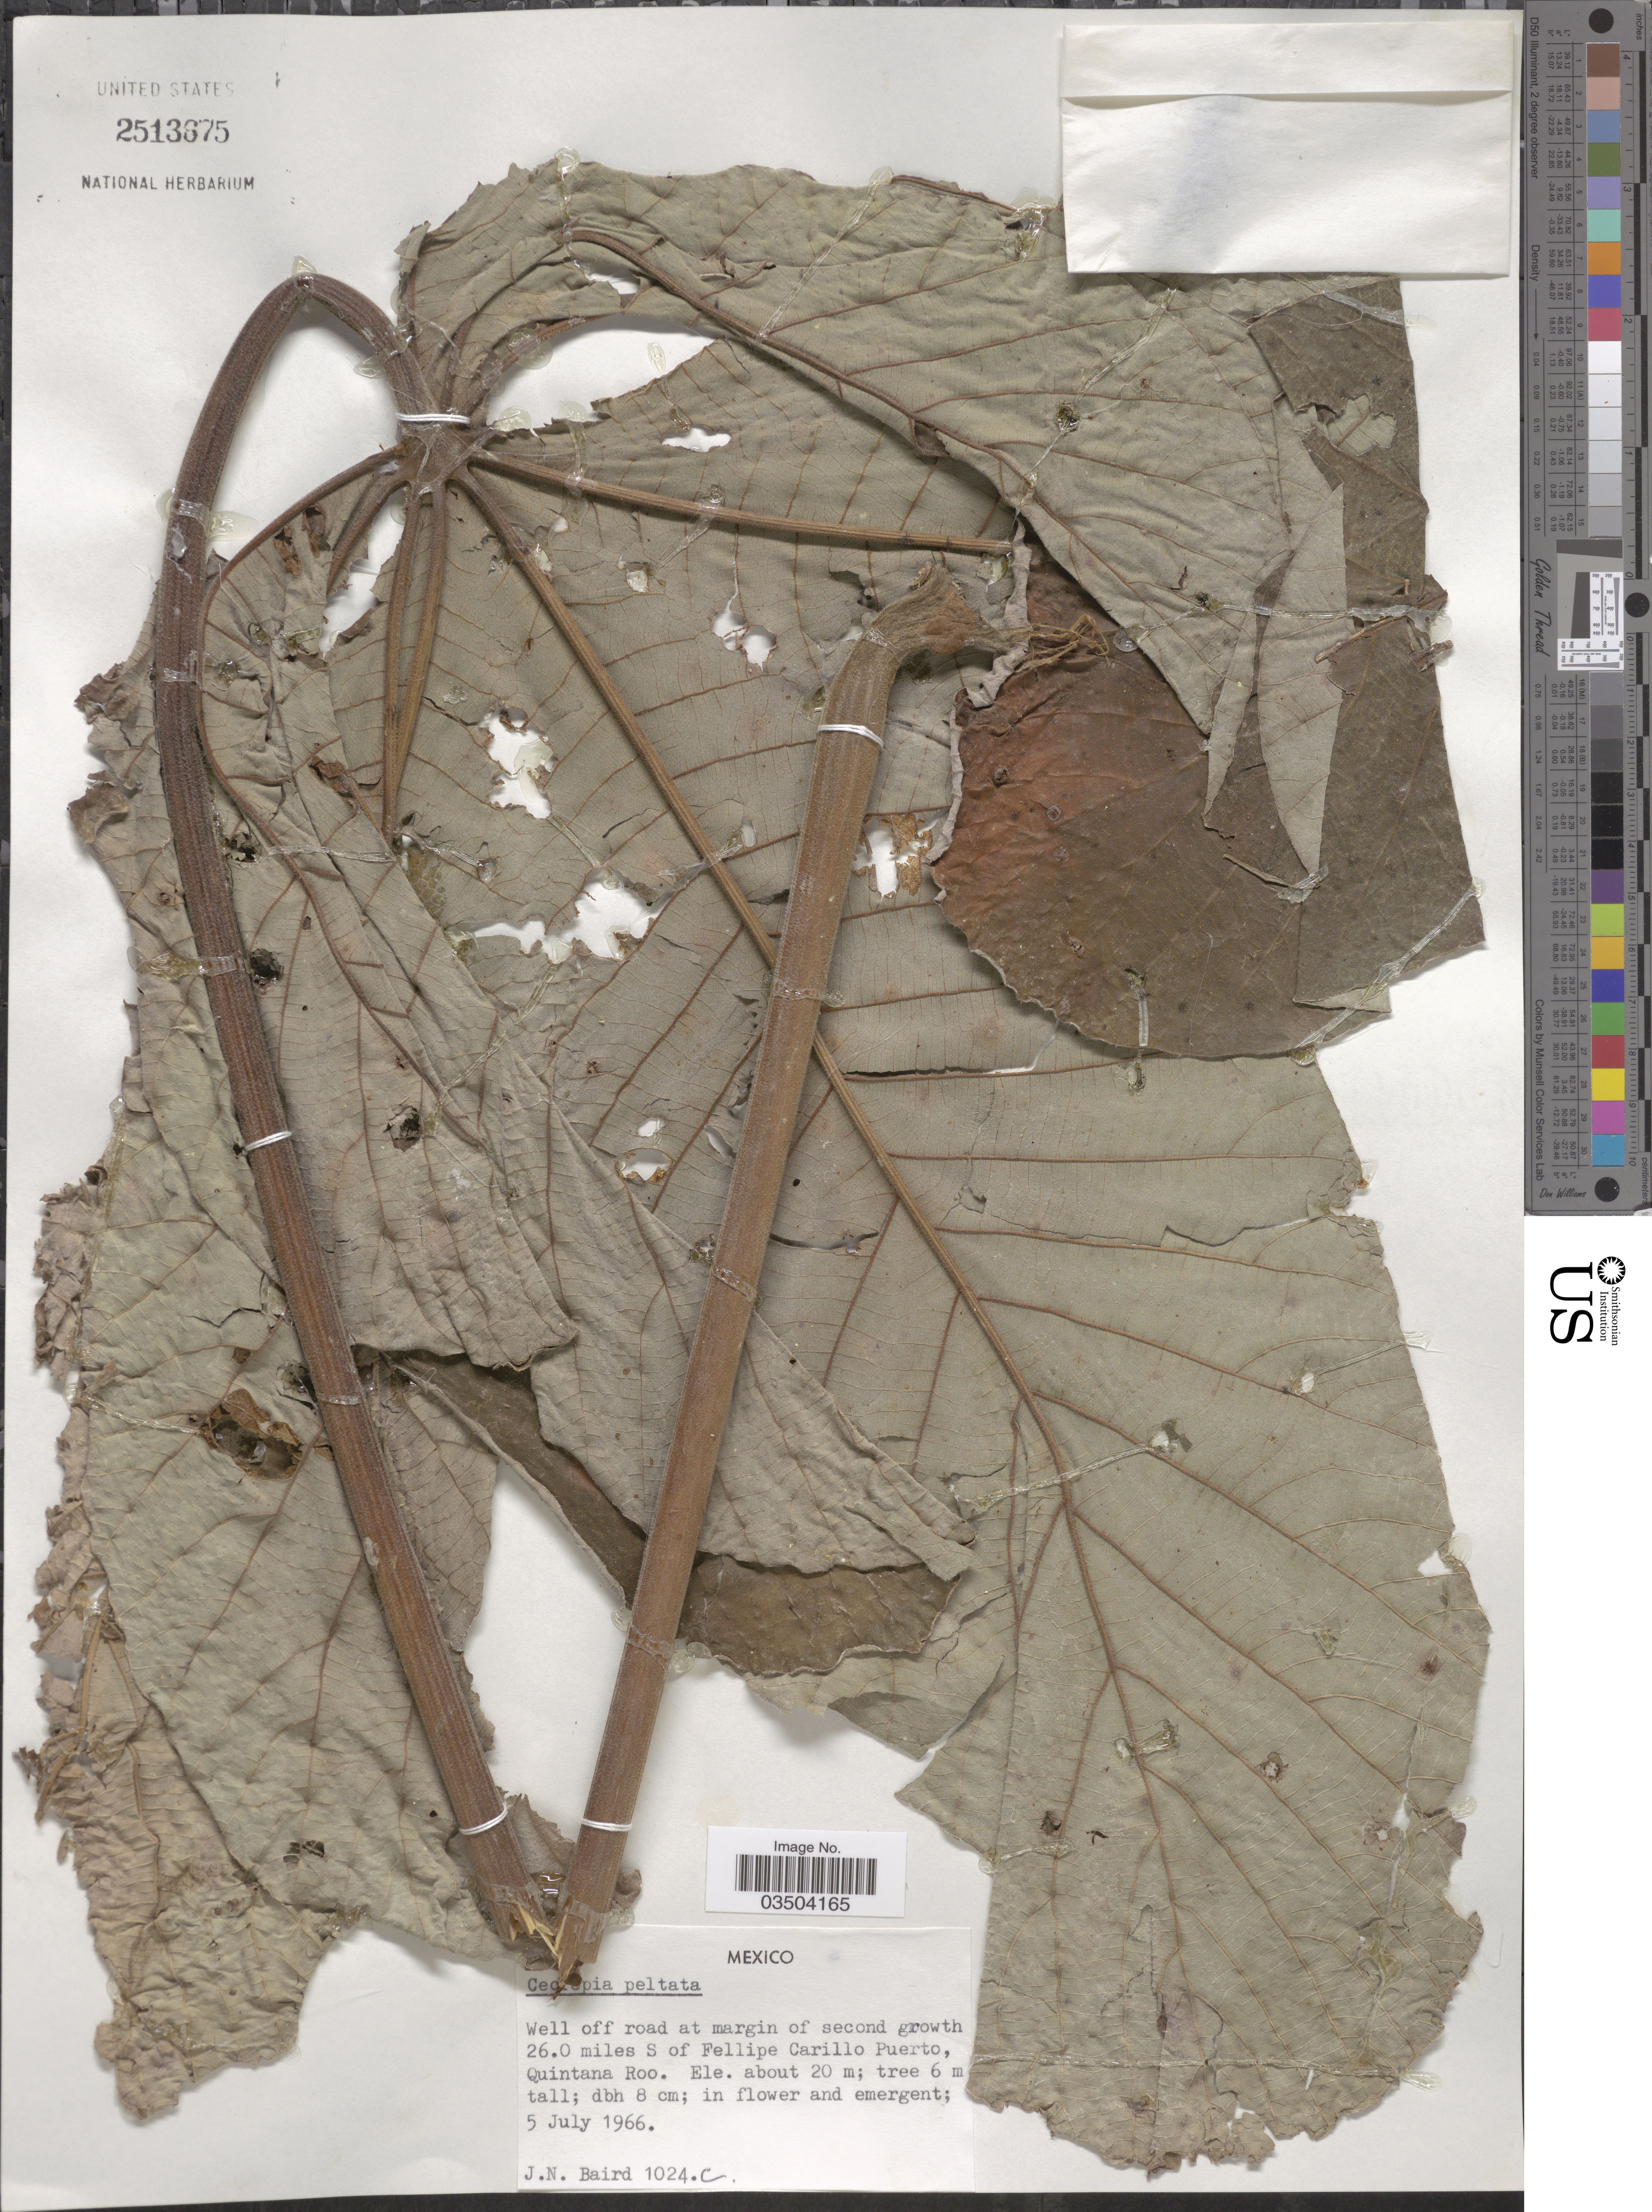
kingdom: Plantae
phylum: Tracheophyta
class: Magnoliopsida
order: Rosales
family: Urticaceae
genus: Cecropia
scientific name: Cecropia peltata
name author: L.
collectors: J. Baird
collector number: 1024c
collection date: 1966-07-05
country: Mexico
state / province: Quintana Roo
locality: Well off road at margin of second growth 26.0 miles S of Fellipe Carillo Puerto.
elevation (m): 20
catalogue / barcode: US 2513675